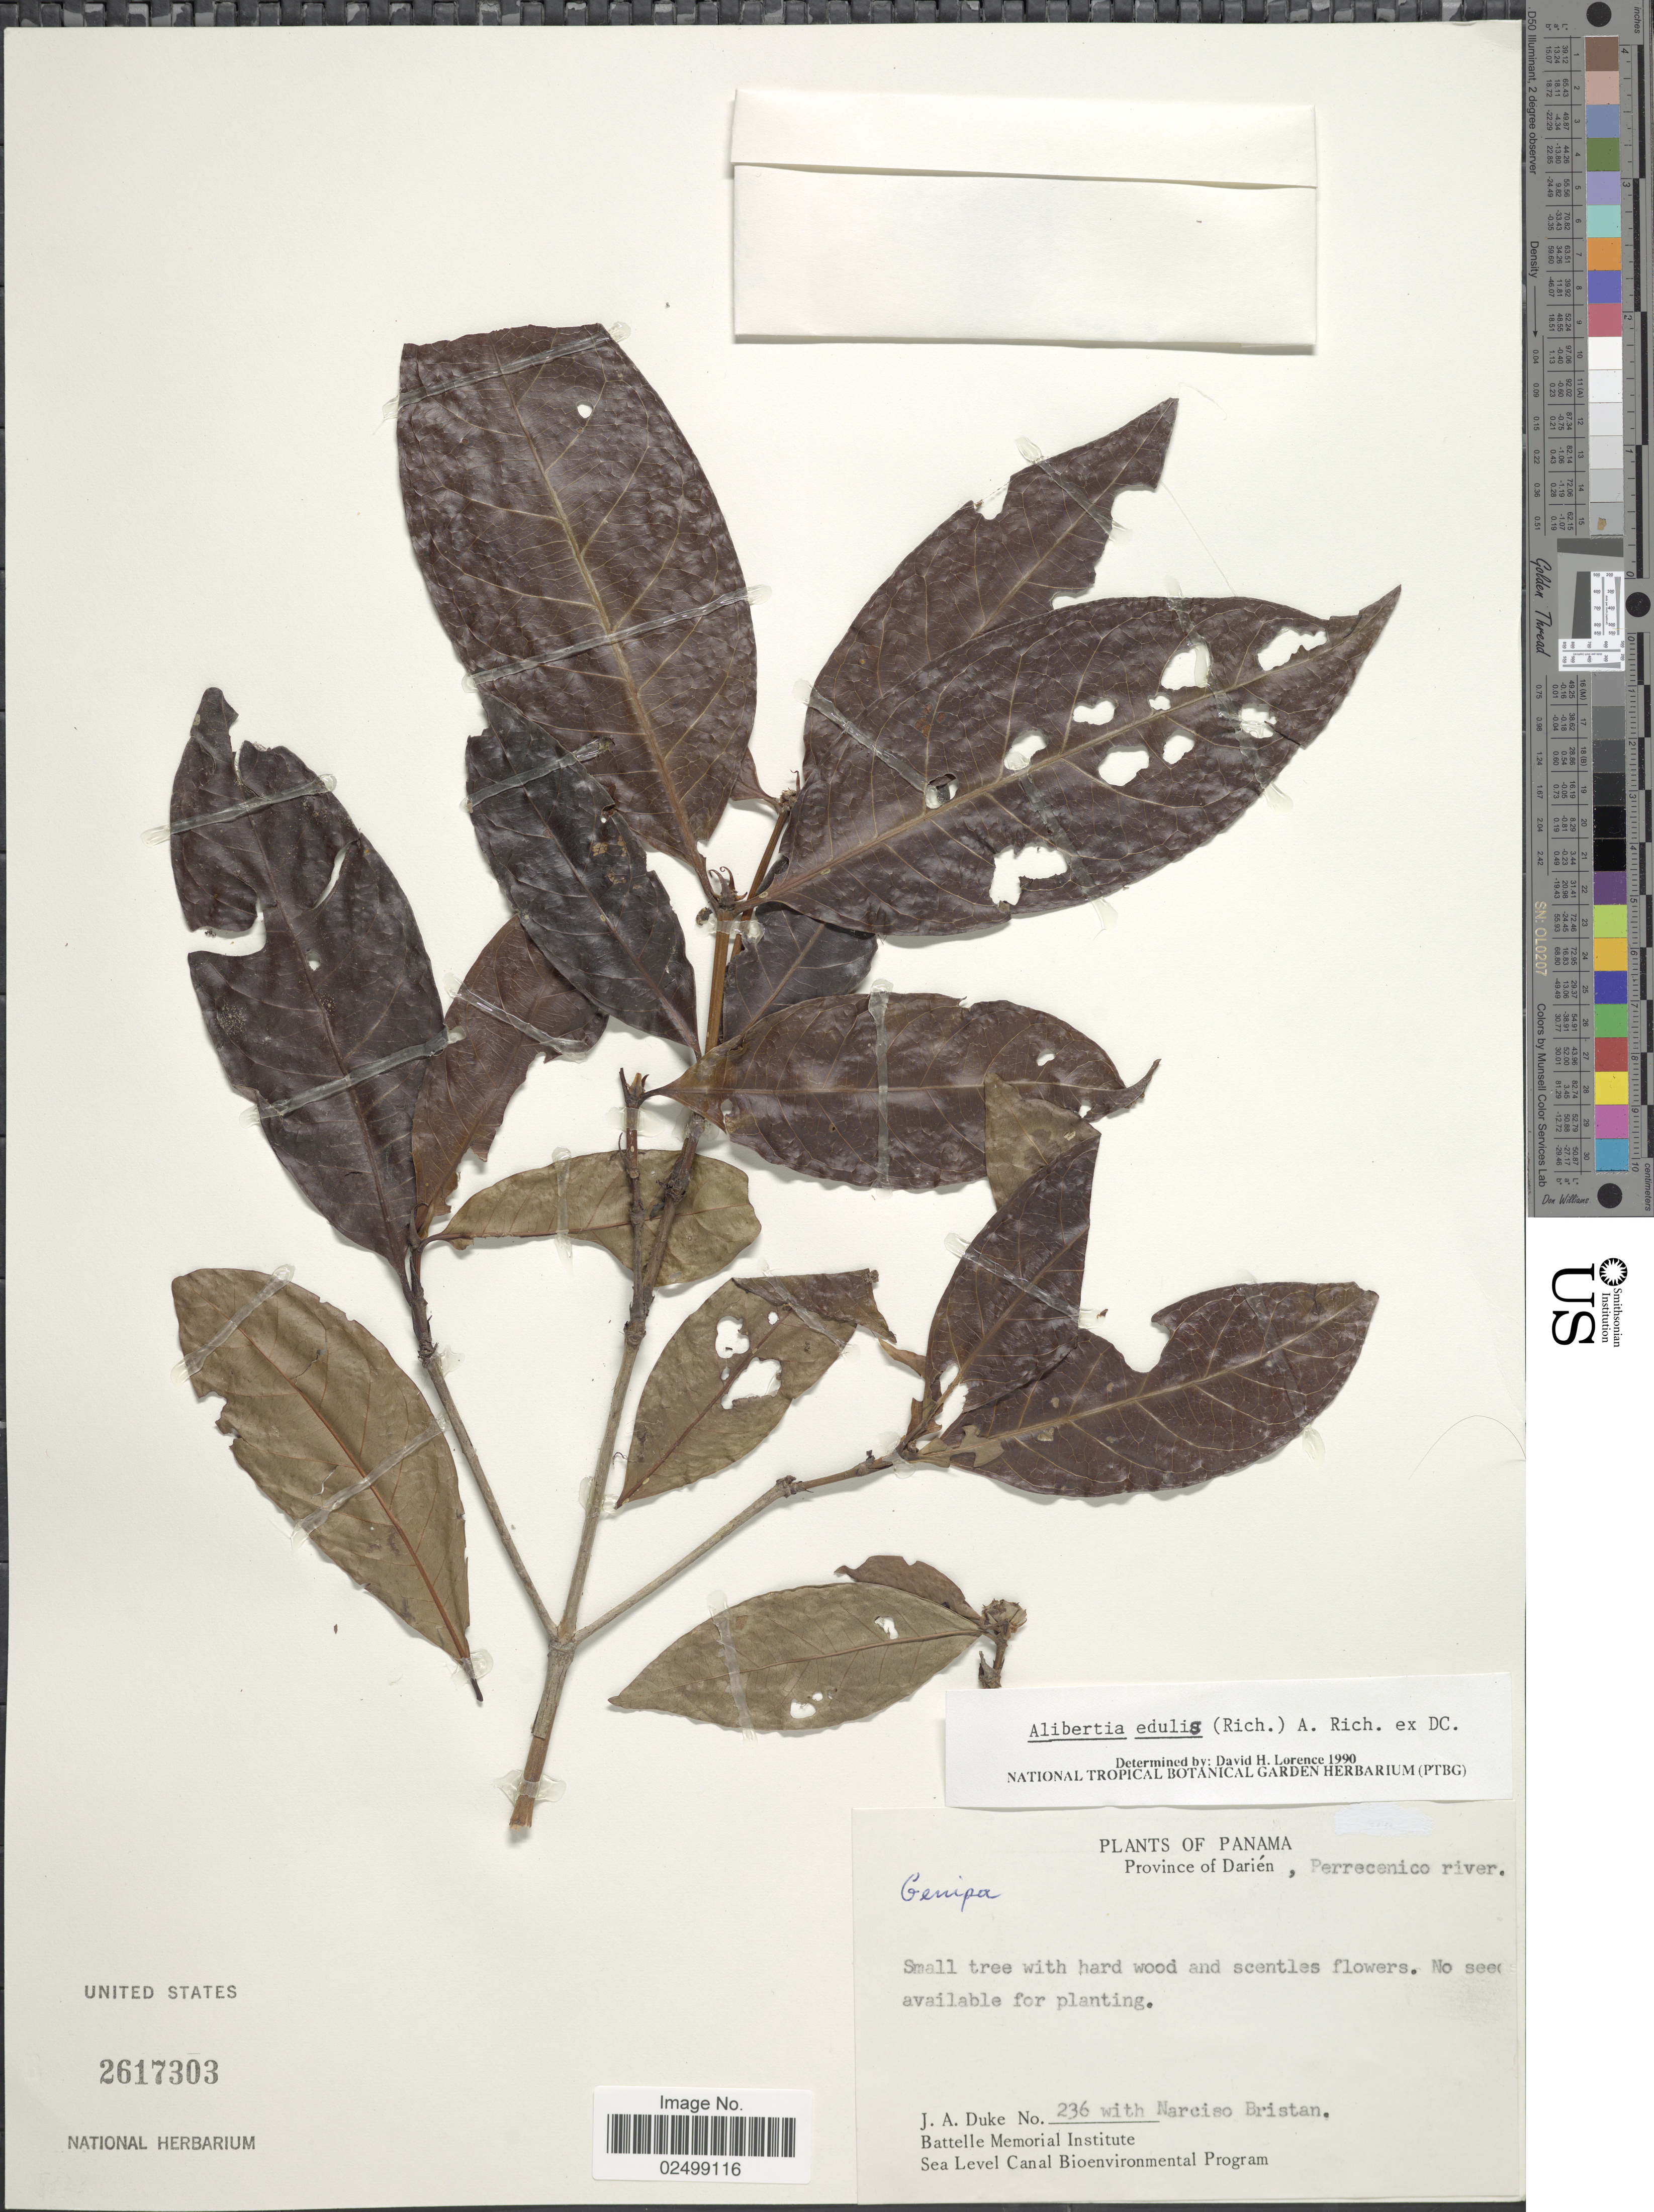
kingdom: Plantae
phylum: Tracheophyta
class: Magnoliopsida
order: Gentianales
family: Rubiaceae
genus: Alibertia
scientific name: Alibertia edulis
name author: (Rich.) A. Rich. ex DC.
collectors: J. A. Duke & N. Bristan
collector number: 236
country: Panama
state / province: Darién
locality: Province of Darien, Perrecenico river.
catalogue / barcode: US 2617303